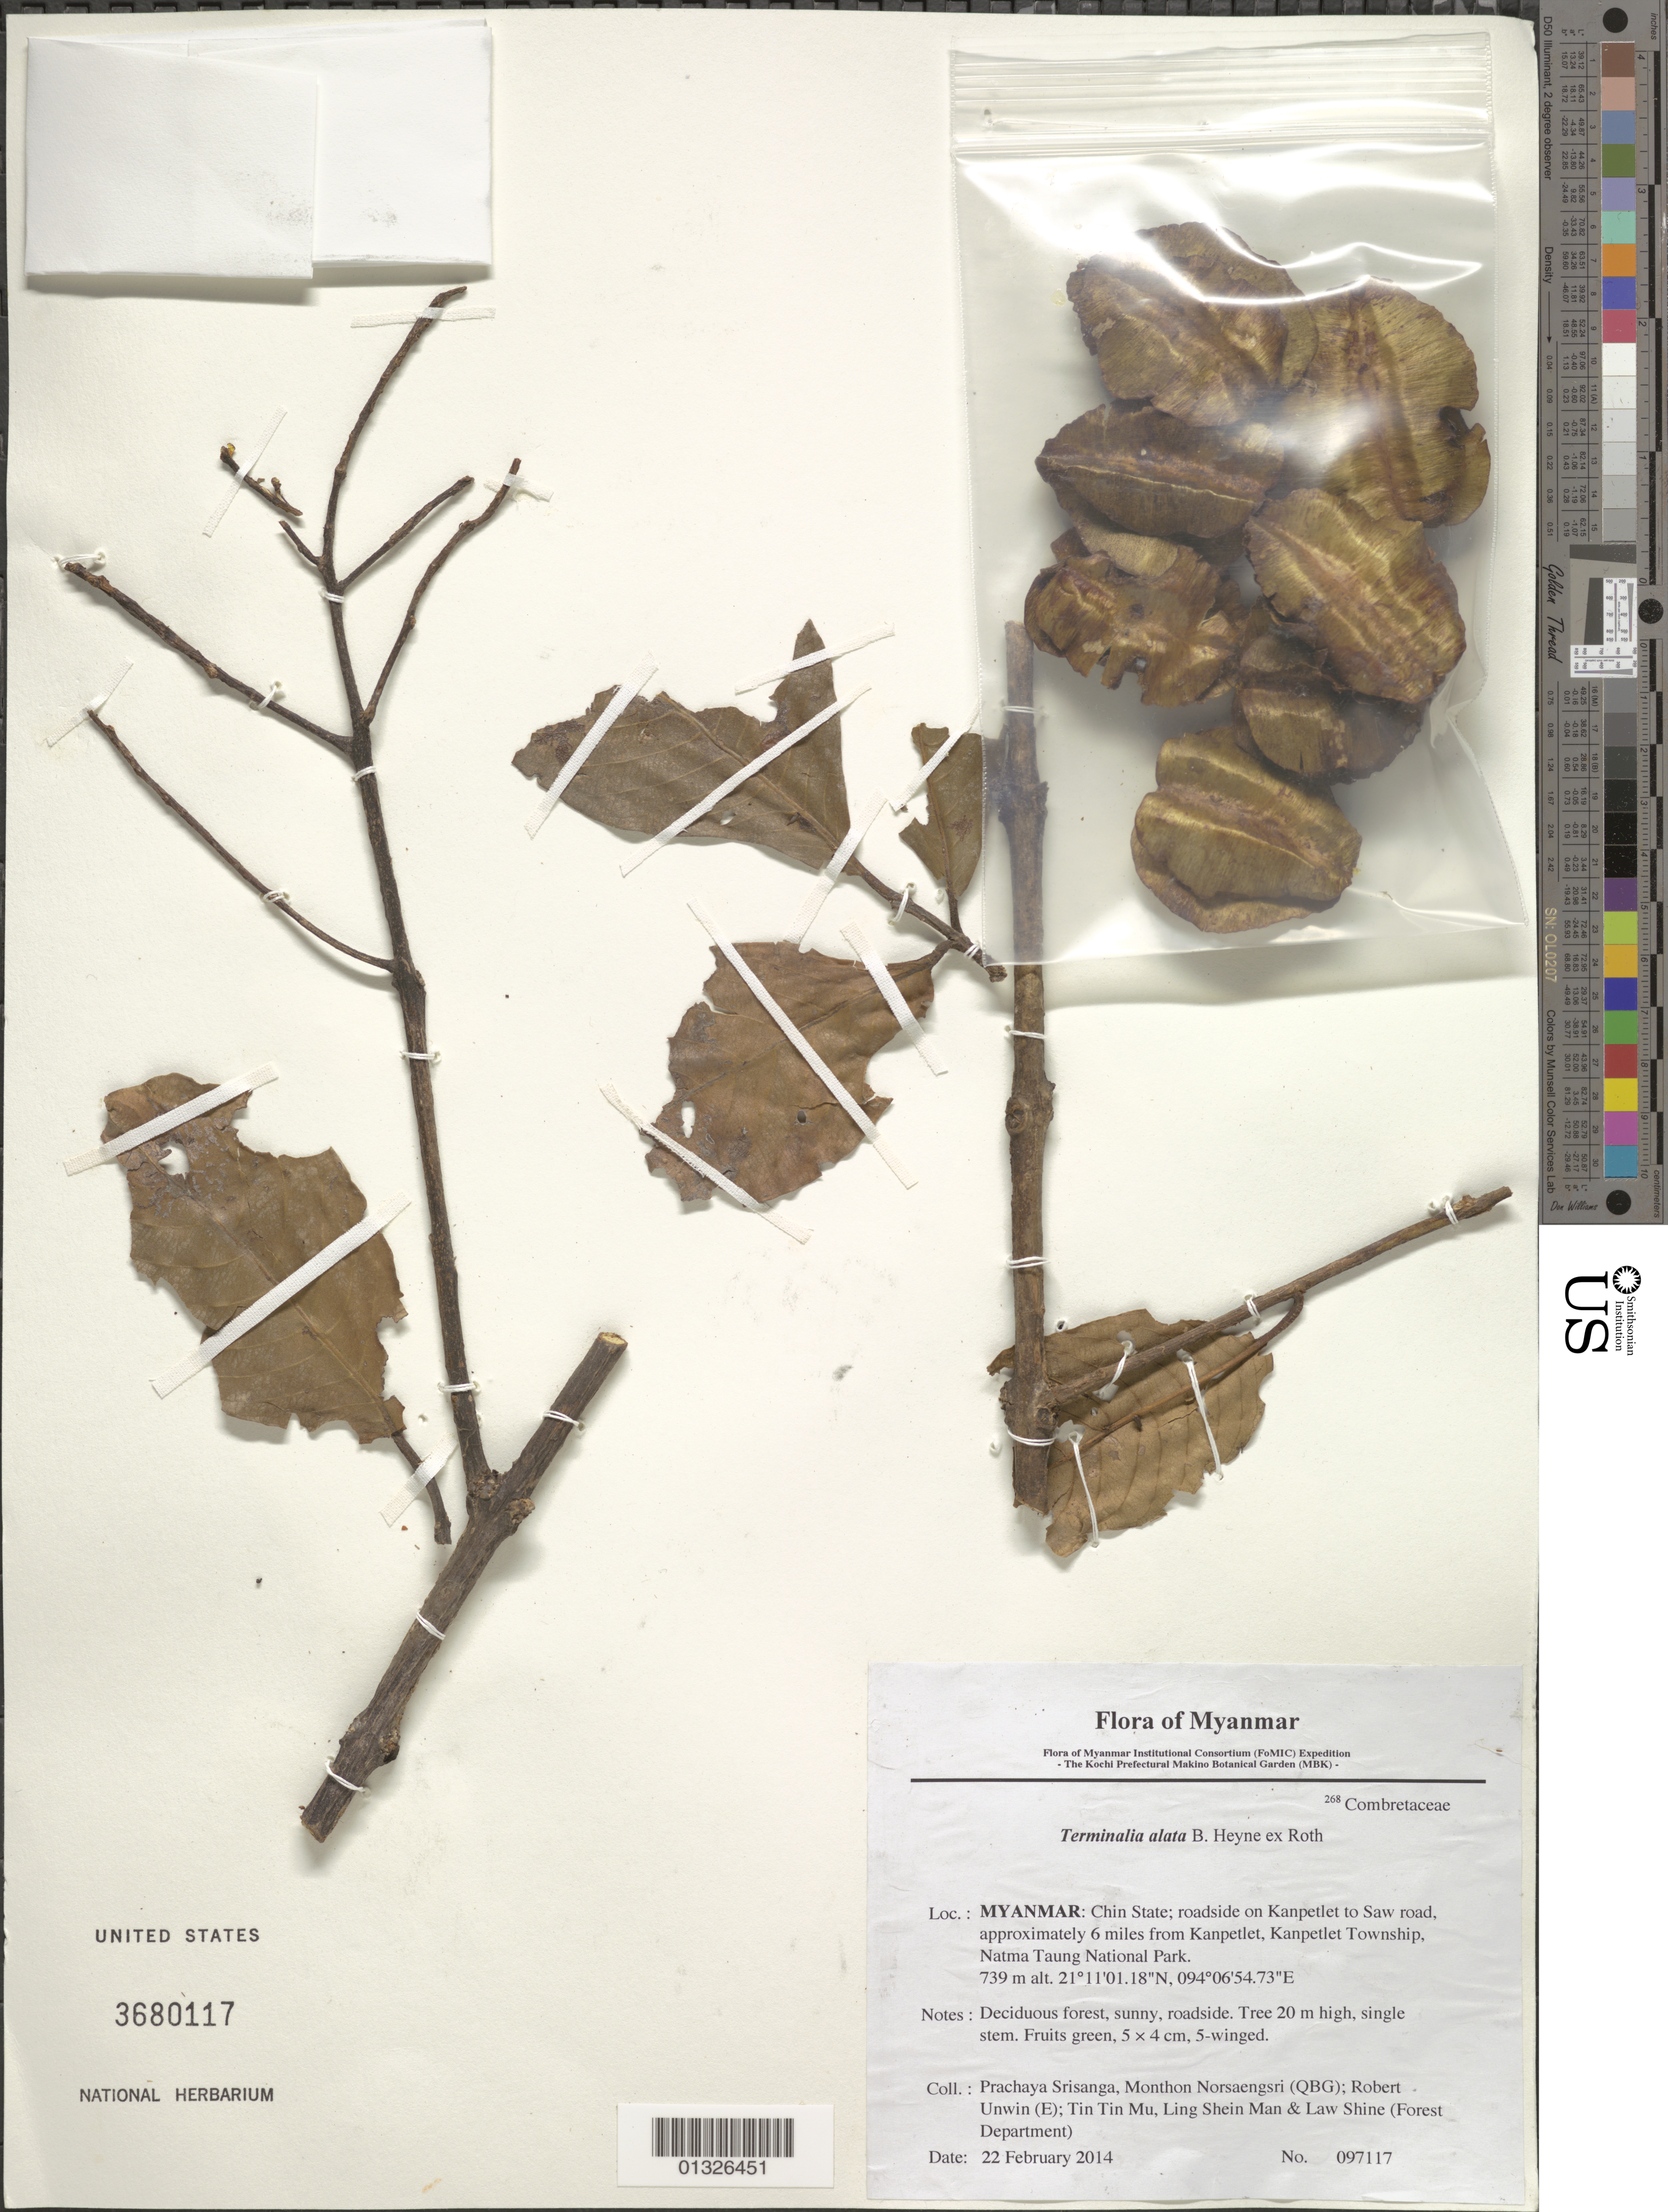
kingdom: Plantae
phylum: Tracheophyta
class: Magnoliopsida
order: Myrtales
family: Combretaceae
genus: Terminalia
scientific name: Terminalia alata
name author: B. Heyne ex Roth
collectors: P. Srisanga, M. Norsaengsri, R. Unwin, Tin Tin Mu, Ling Shein Man & L. Shine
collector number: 97117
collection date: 2014-02-22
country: Myanmar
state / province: Chin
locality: Roadside on Kanpetlet to Saw road, approximately 6 miles from Kanpetlet, Kanpetlet Township, Natma Taung National Park.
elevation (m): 739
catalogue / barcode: US 3680117